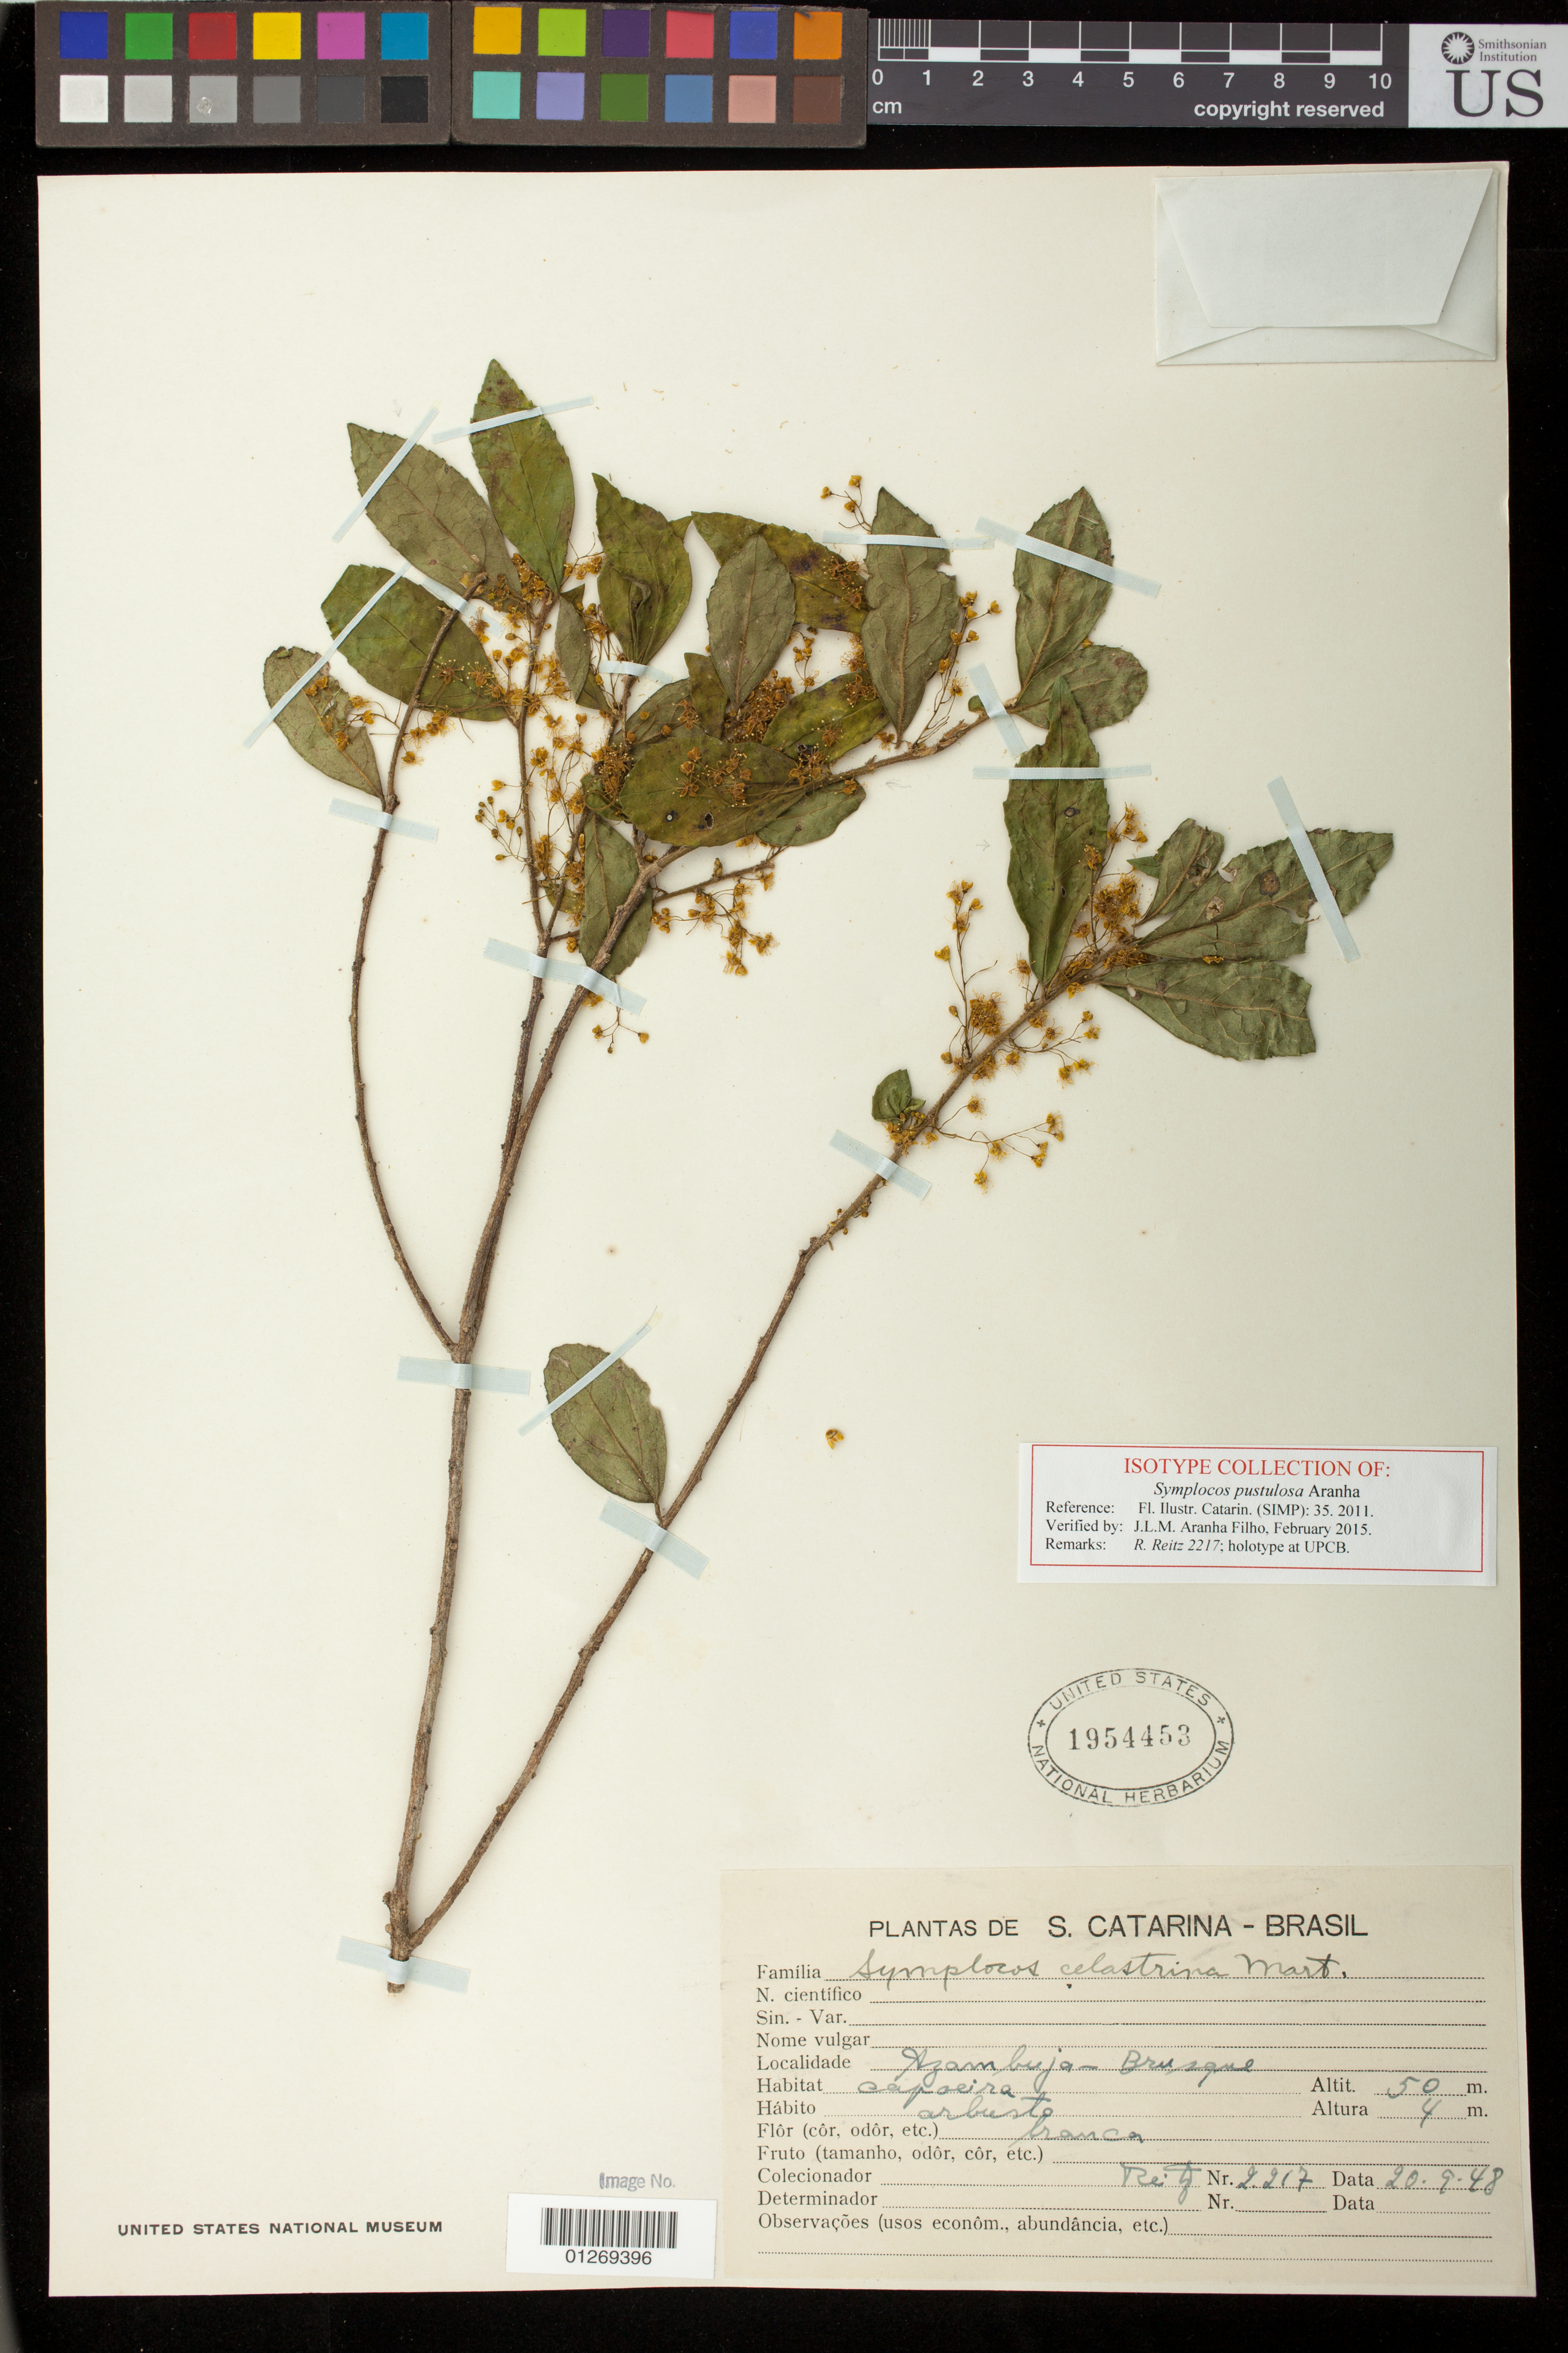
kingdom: Plantae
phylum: Tracheophyta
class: Magnoliopsida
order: Ericales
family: Symplocaceae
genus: Symplocos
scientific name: Symplocos pustulosa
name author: Aranha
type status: Isotype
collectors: R. Reitz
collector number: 2217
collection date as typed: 20 - 9 - 48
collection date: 1948-09-20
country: Brazil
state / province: Santa Catarina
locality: Azambuja - Brusque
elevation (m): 50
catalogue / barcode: US 1954453